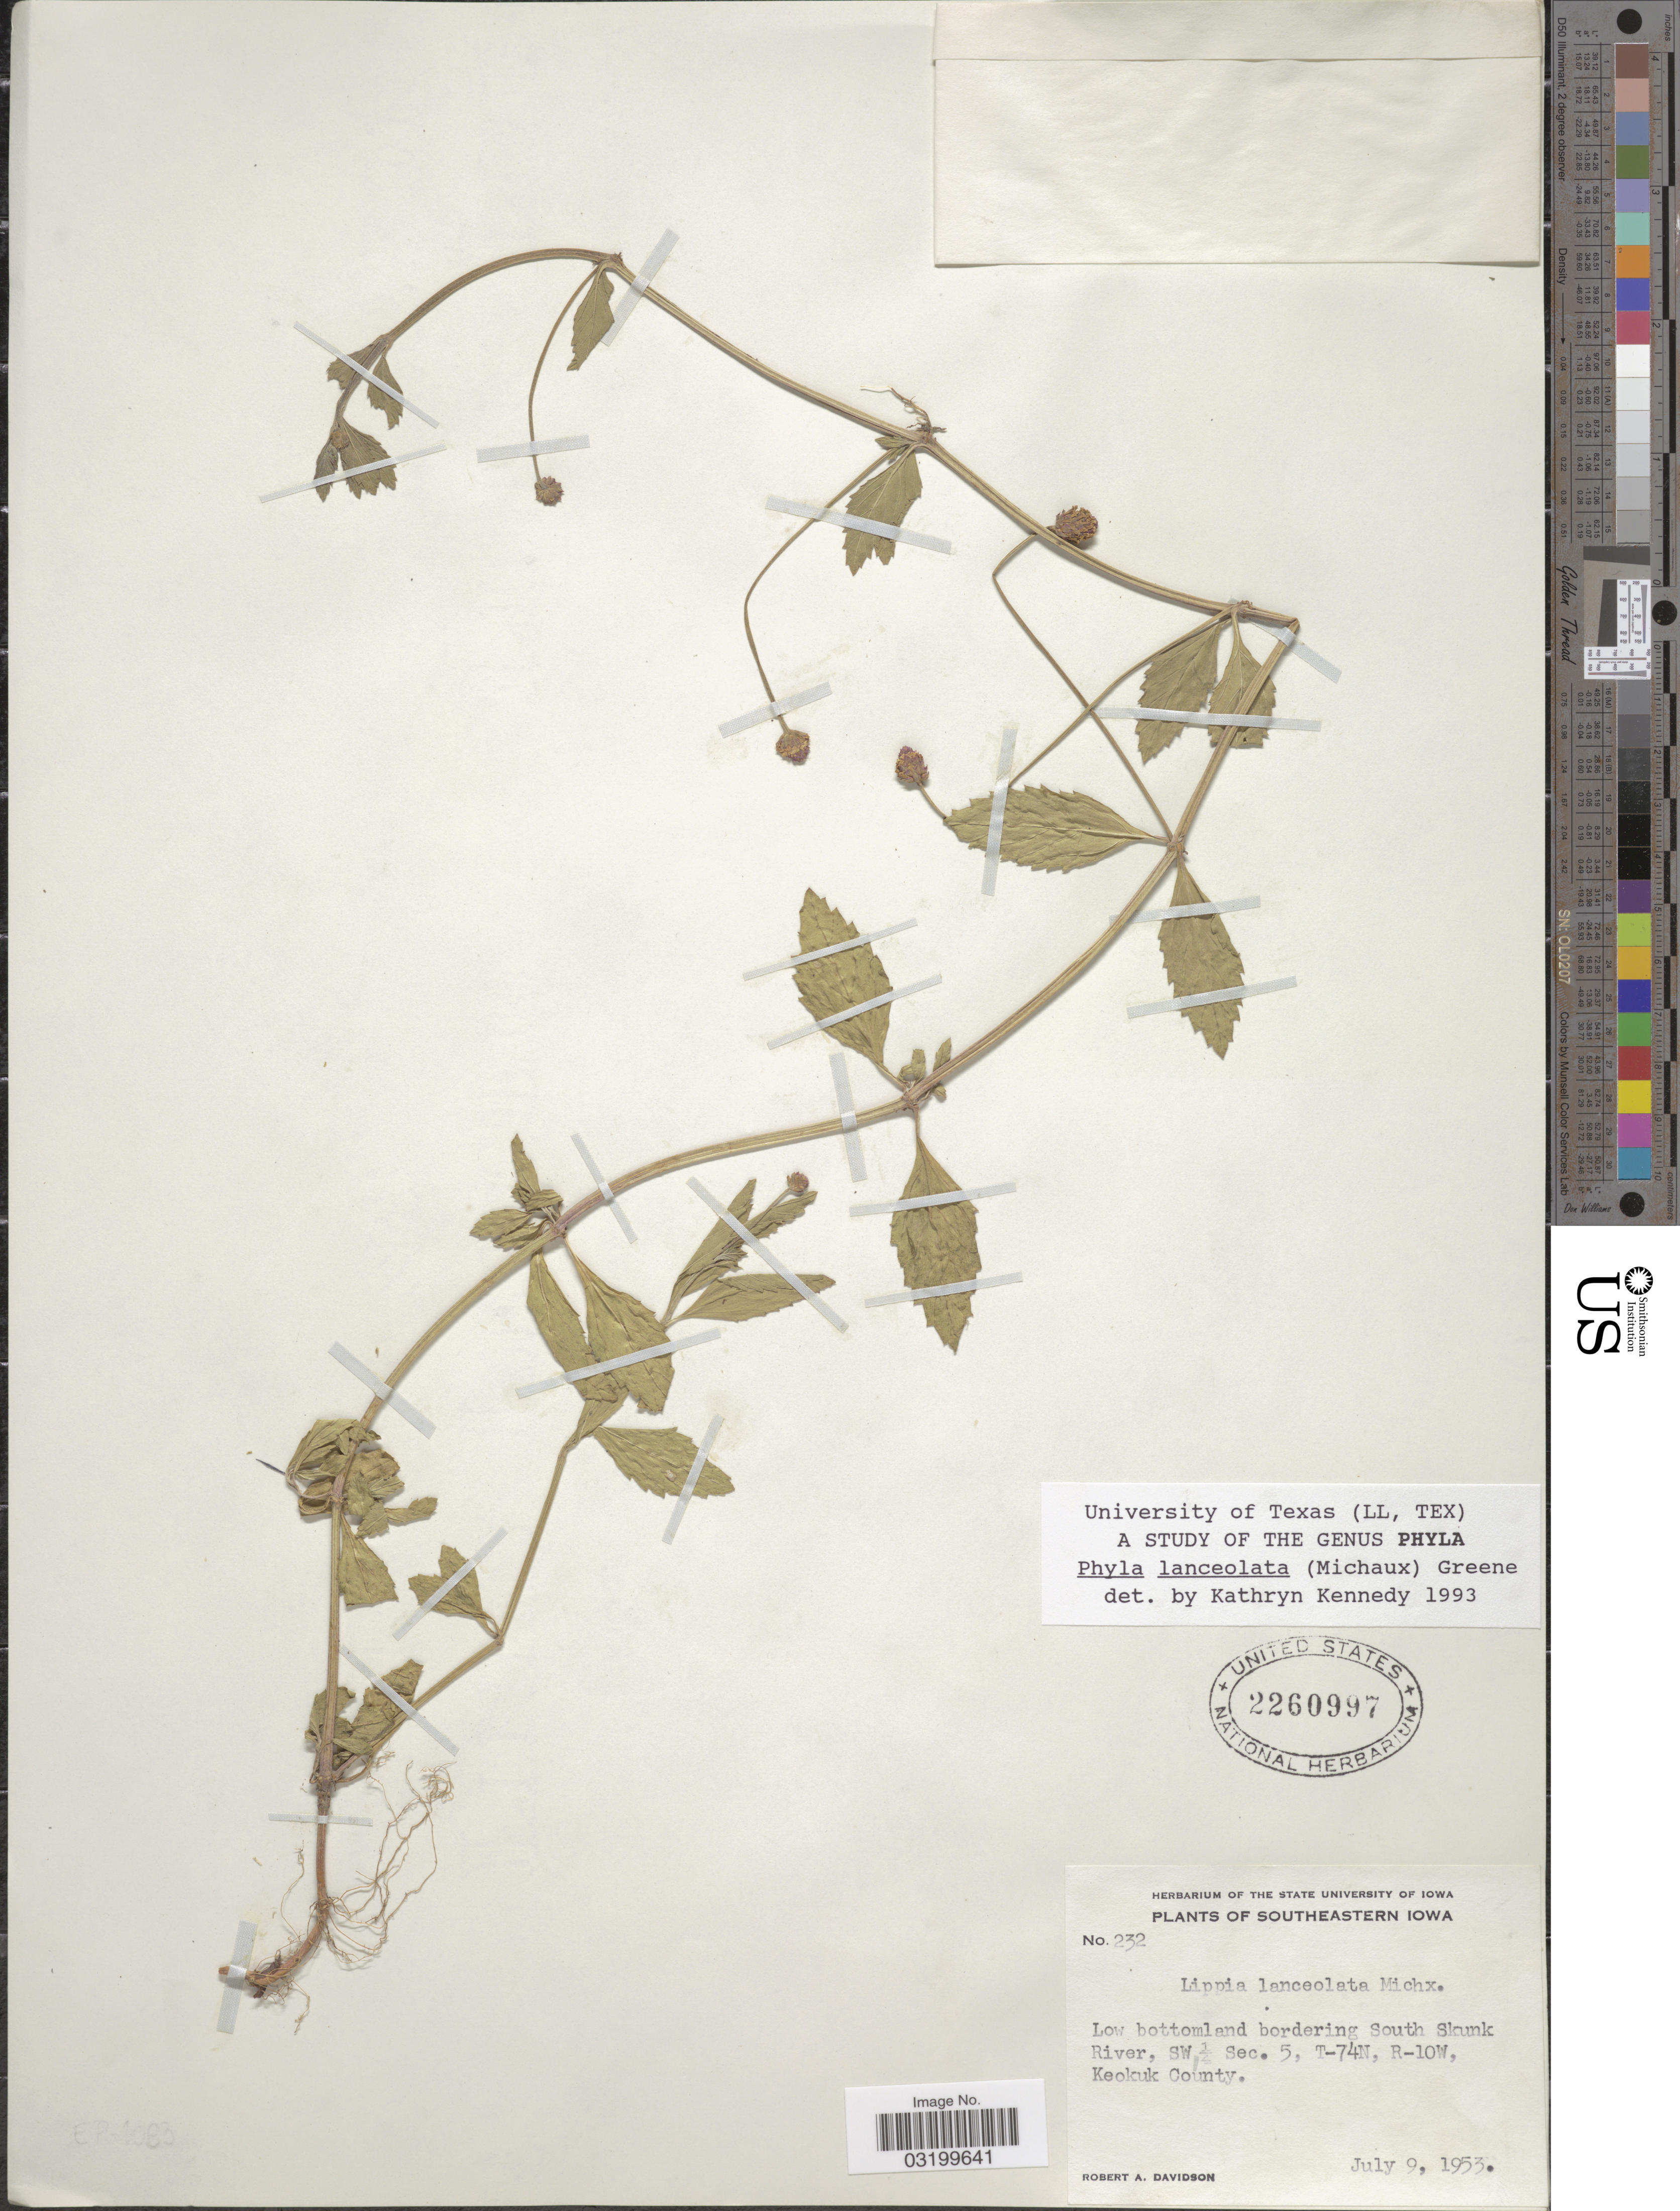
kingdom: Plantae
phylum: Tracheophyta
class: Magnoliopsida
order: Lamiales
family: Verbenaceae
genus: Phyla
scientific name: Phyla lanceolata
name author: (Michx.) Greene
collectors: R. A. Davidson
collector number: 232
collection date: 1953-07-09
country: United States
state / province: Iowa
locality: Southeastern Iowa. Low bottomland bordering South Skunk River, SW, ¼ Sec. 5, T-74N, R-10W, Keokuk County.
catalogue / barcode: US 2260997